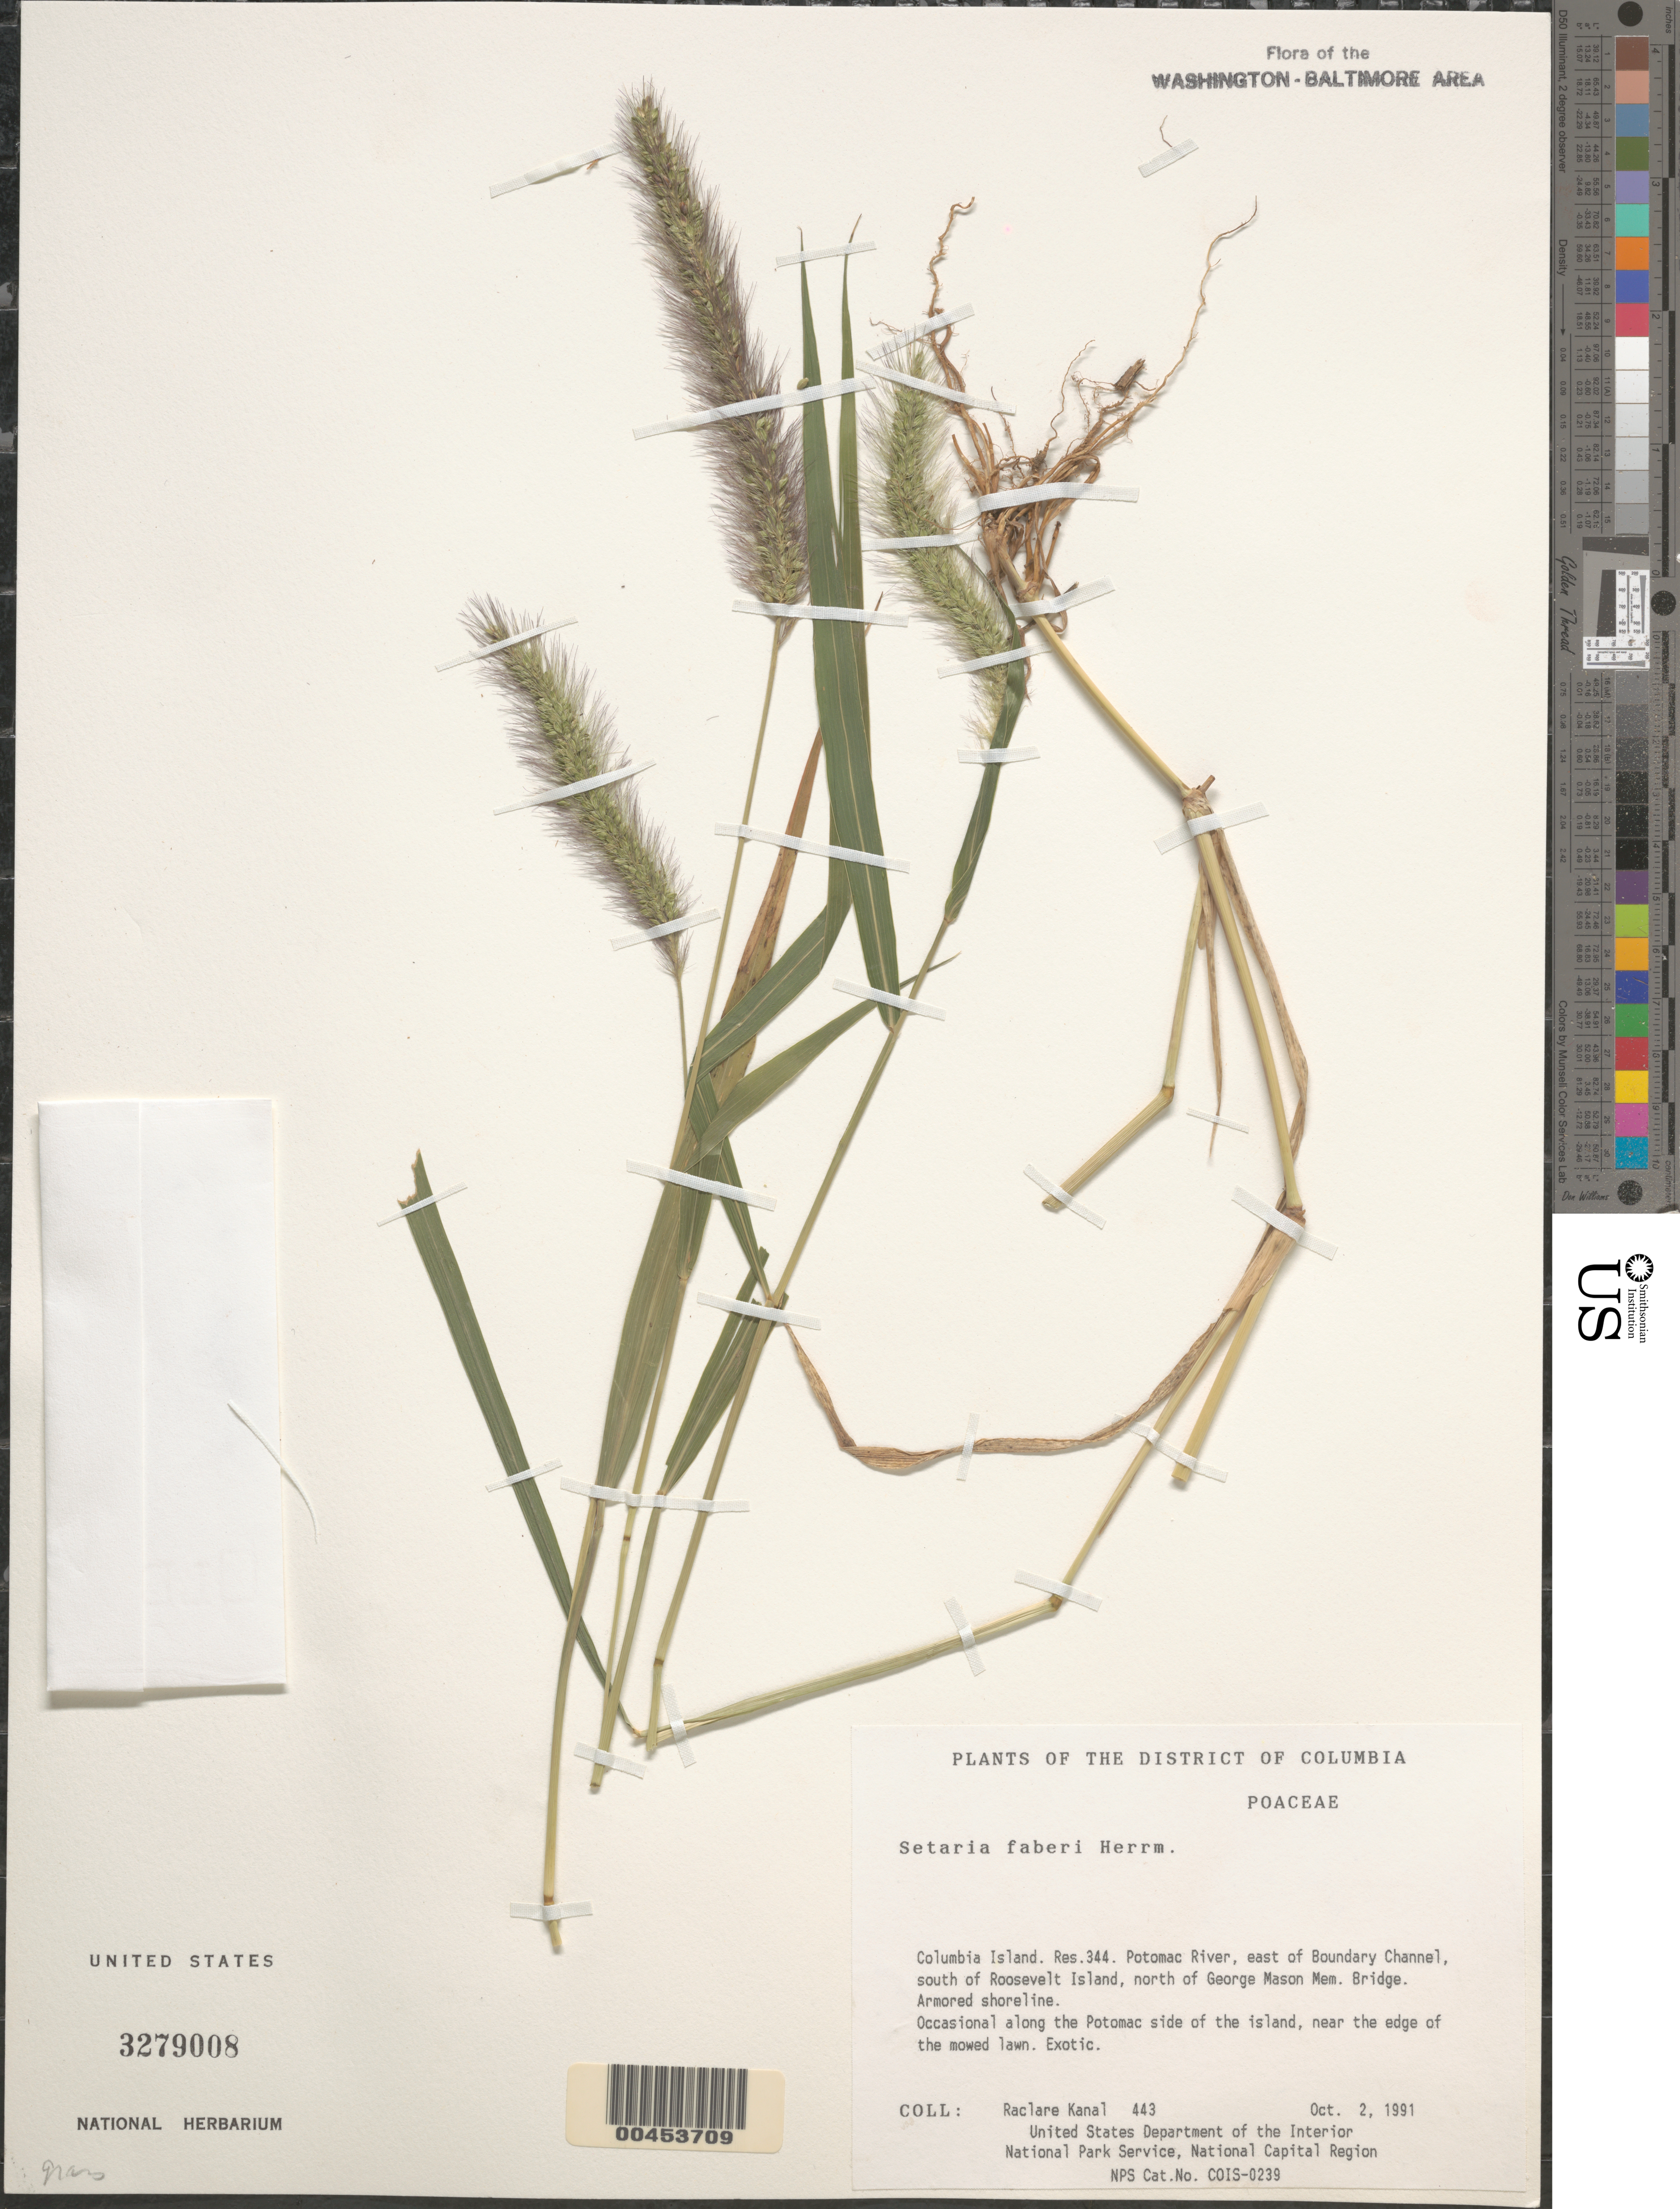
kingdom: Plantae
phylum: Tracheophyta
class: Liliopsida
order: Poales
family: Poaceae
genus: Setaria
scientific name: Setaria faberi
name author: R.A.W. Herrm.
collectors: R. Kanal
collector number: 443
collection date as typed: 02 Oct 1991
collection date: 1991-10-02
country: United States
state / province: District of Columbia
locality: Columbia Island, Res 344, Potomac River, S of Roosevelt Island, E of Boundary Channel, N of George Mason Mem Bridge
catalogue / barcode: US 3279008